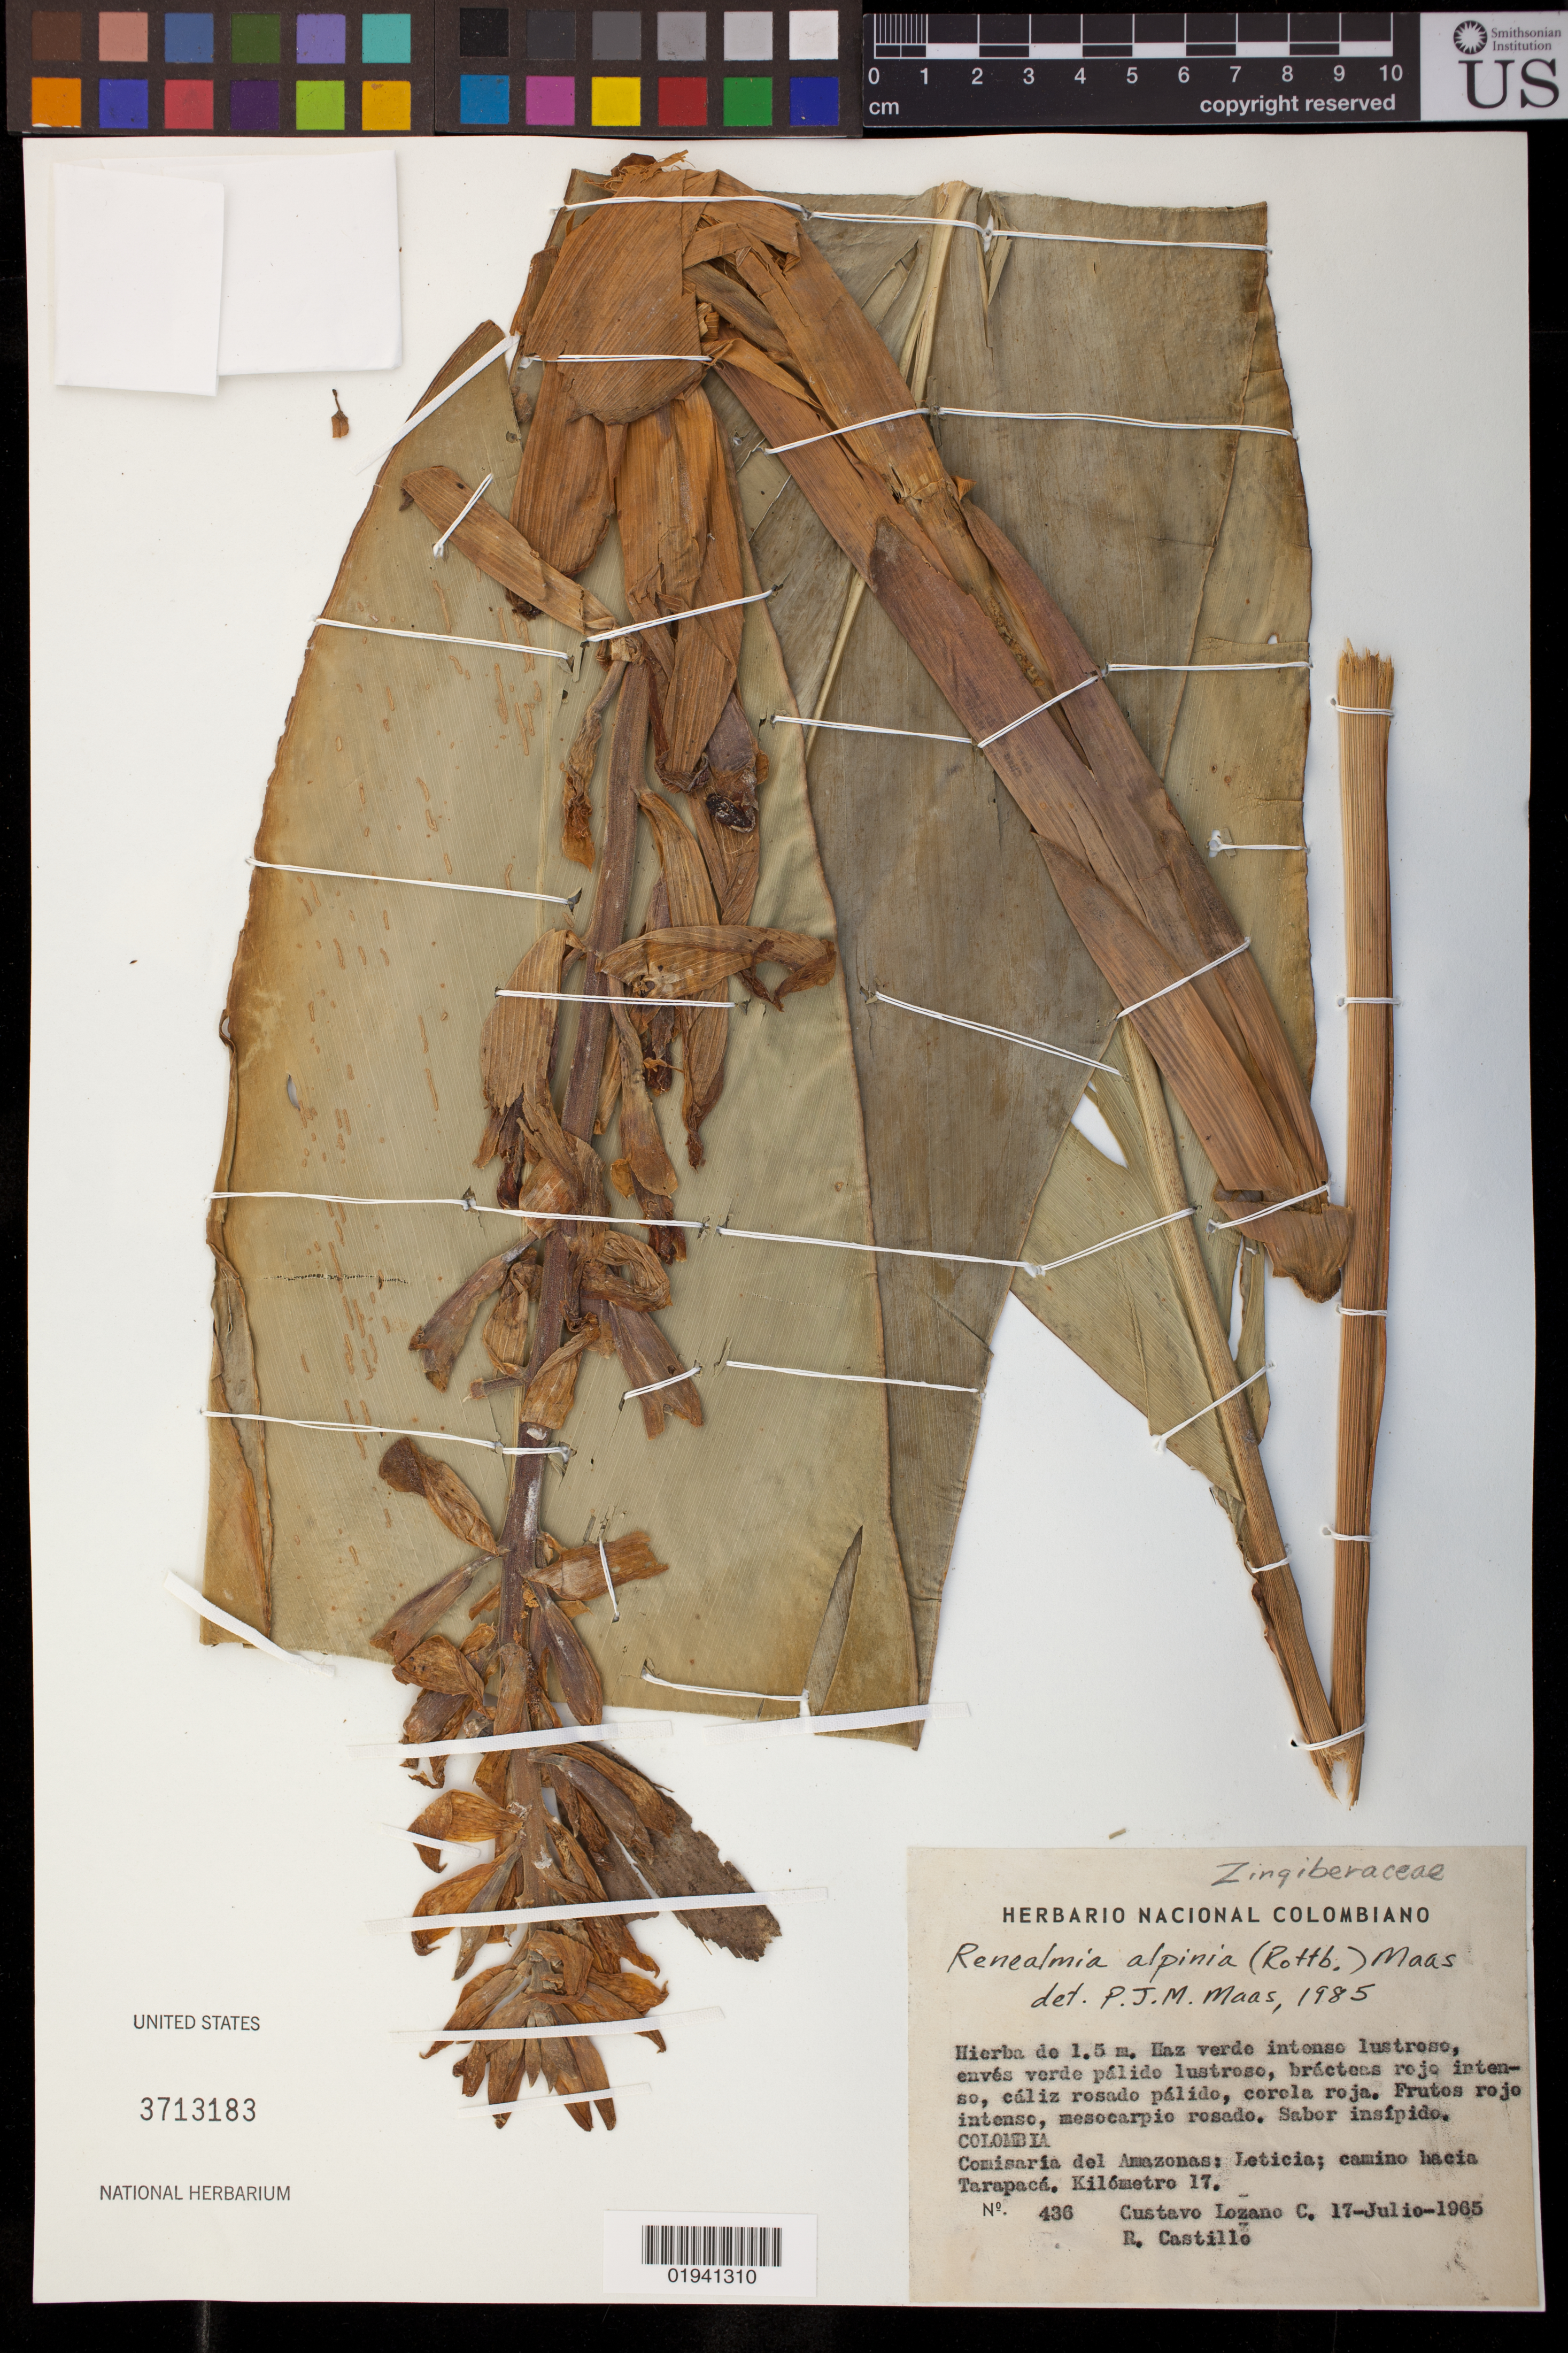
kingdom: Plantae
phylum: Tracheophyta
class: Liliopsida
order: Zingiberales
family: Zingiberaceae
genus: Renealmia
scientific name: Renealmia alpinia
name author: (Rottb.) Maas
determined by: Maas, P. J. M., Curator of the herbarium (U), Nationaal Herbarium Nederland (NETHERLANDS)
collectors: G. Lozano-Contreras & R. Castillo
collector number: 436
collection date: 1965-07-17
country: Colombia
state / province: Amazônas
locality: Comisaria del Amazonas: Leticia; camino hacia Tarapaca, Kilometro 17.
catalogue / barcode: US 3713183